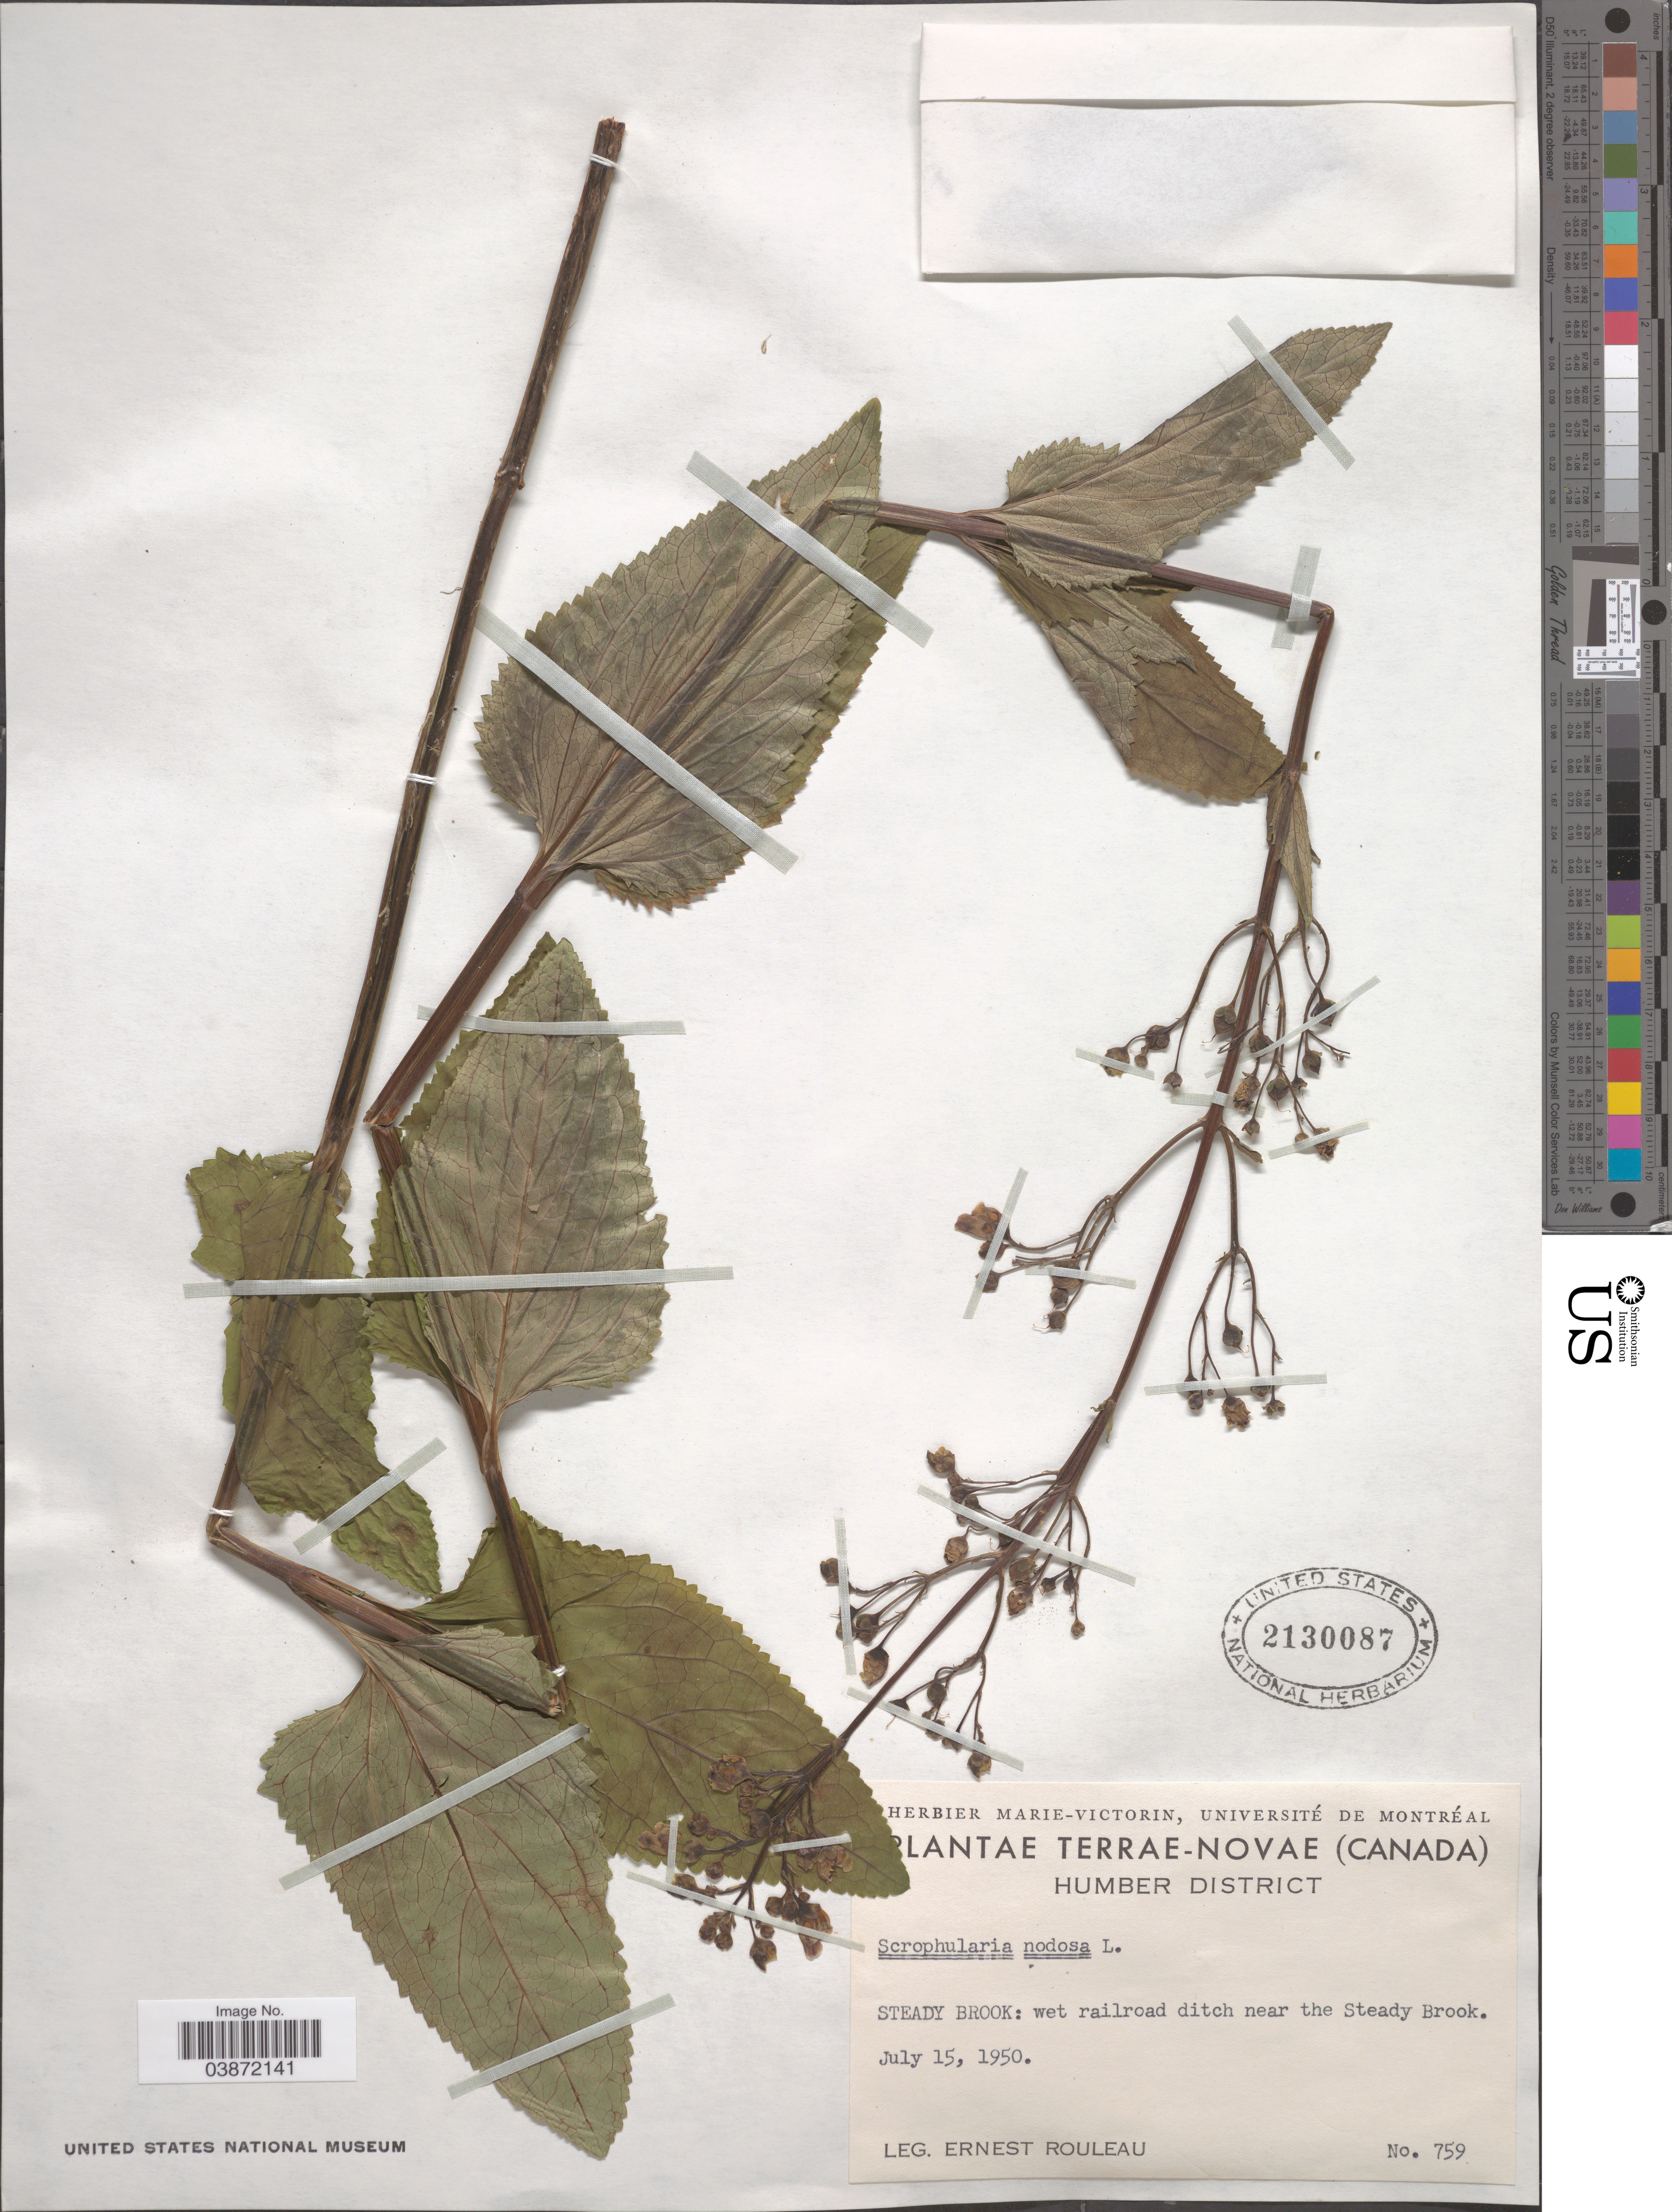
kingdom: Plantae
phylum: Tracheophyta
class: Magnoliopsida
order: Lamiales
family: Scrophulariaceae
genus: Scrophularia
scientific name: Scrophularia nodosa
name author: L.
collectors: J. Rouleau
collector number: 759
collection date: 1950-07-15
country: Canada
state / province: Newfoundland and Labrador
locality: Terrae-Novae. Humber District. Steady Brook: wet railroad ditch near the Steady Brook.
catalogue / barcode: US 2130087